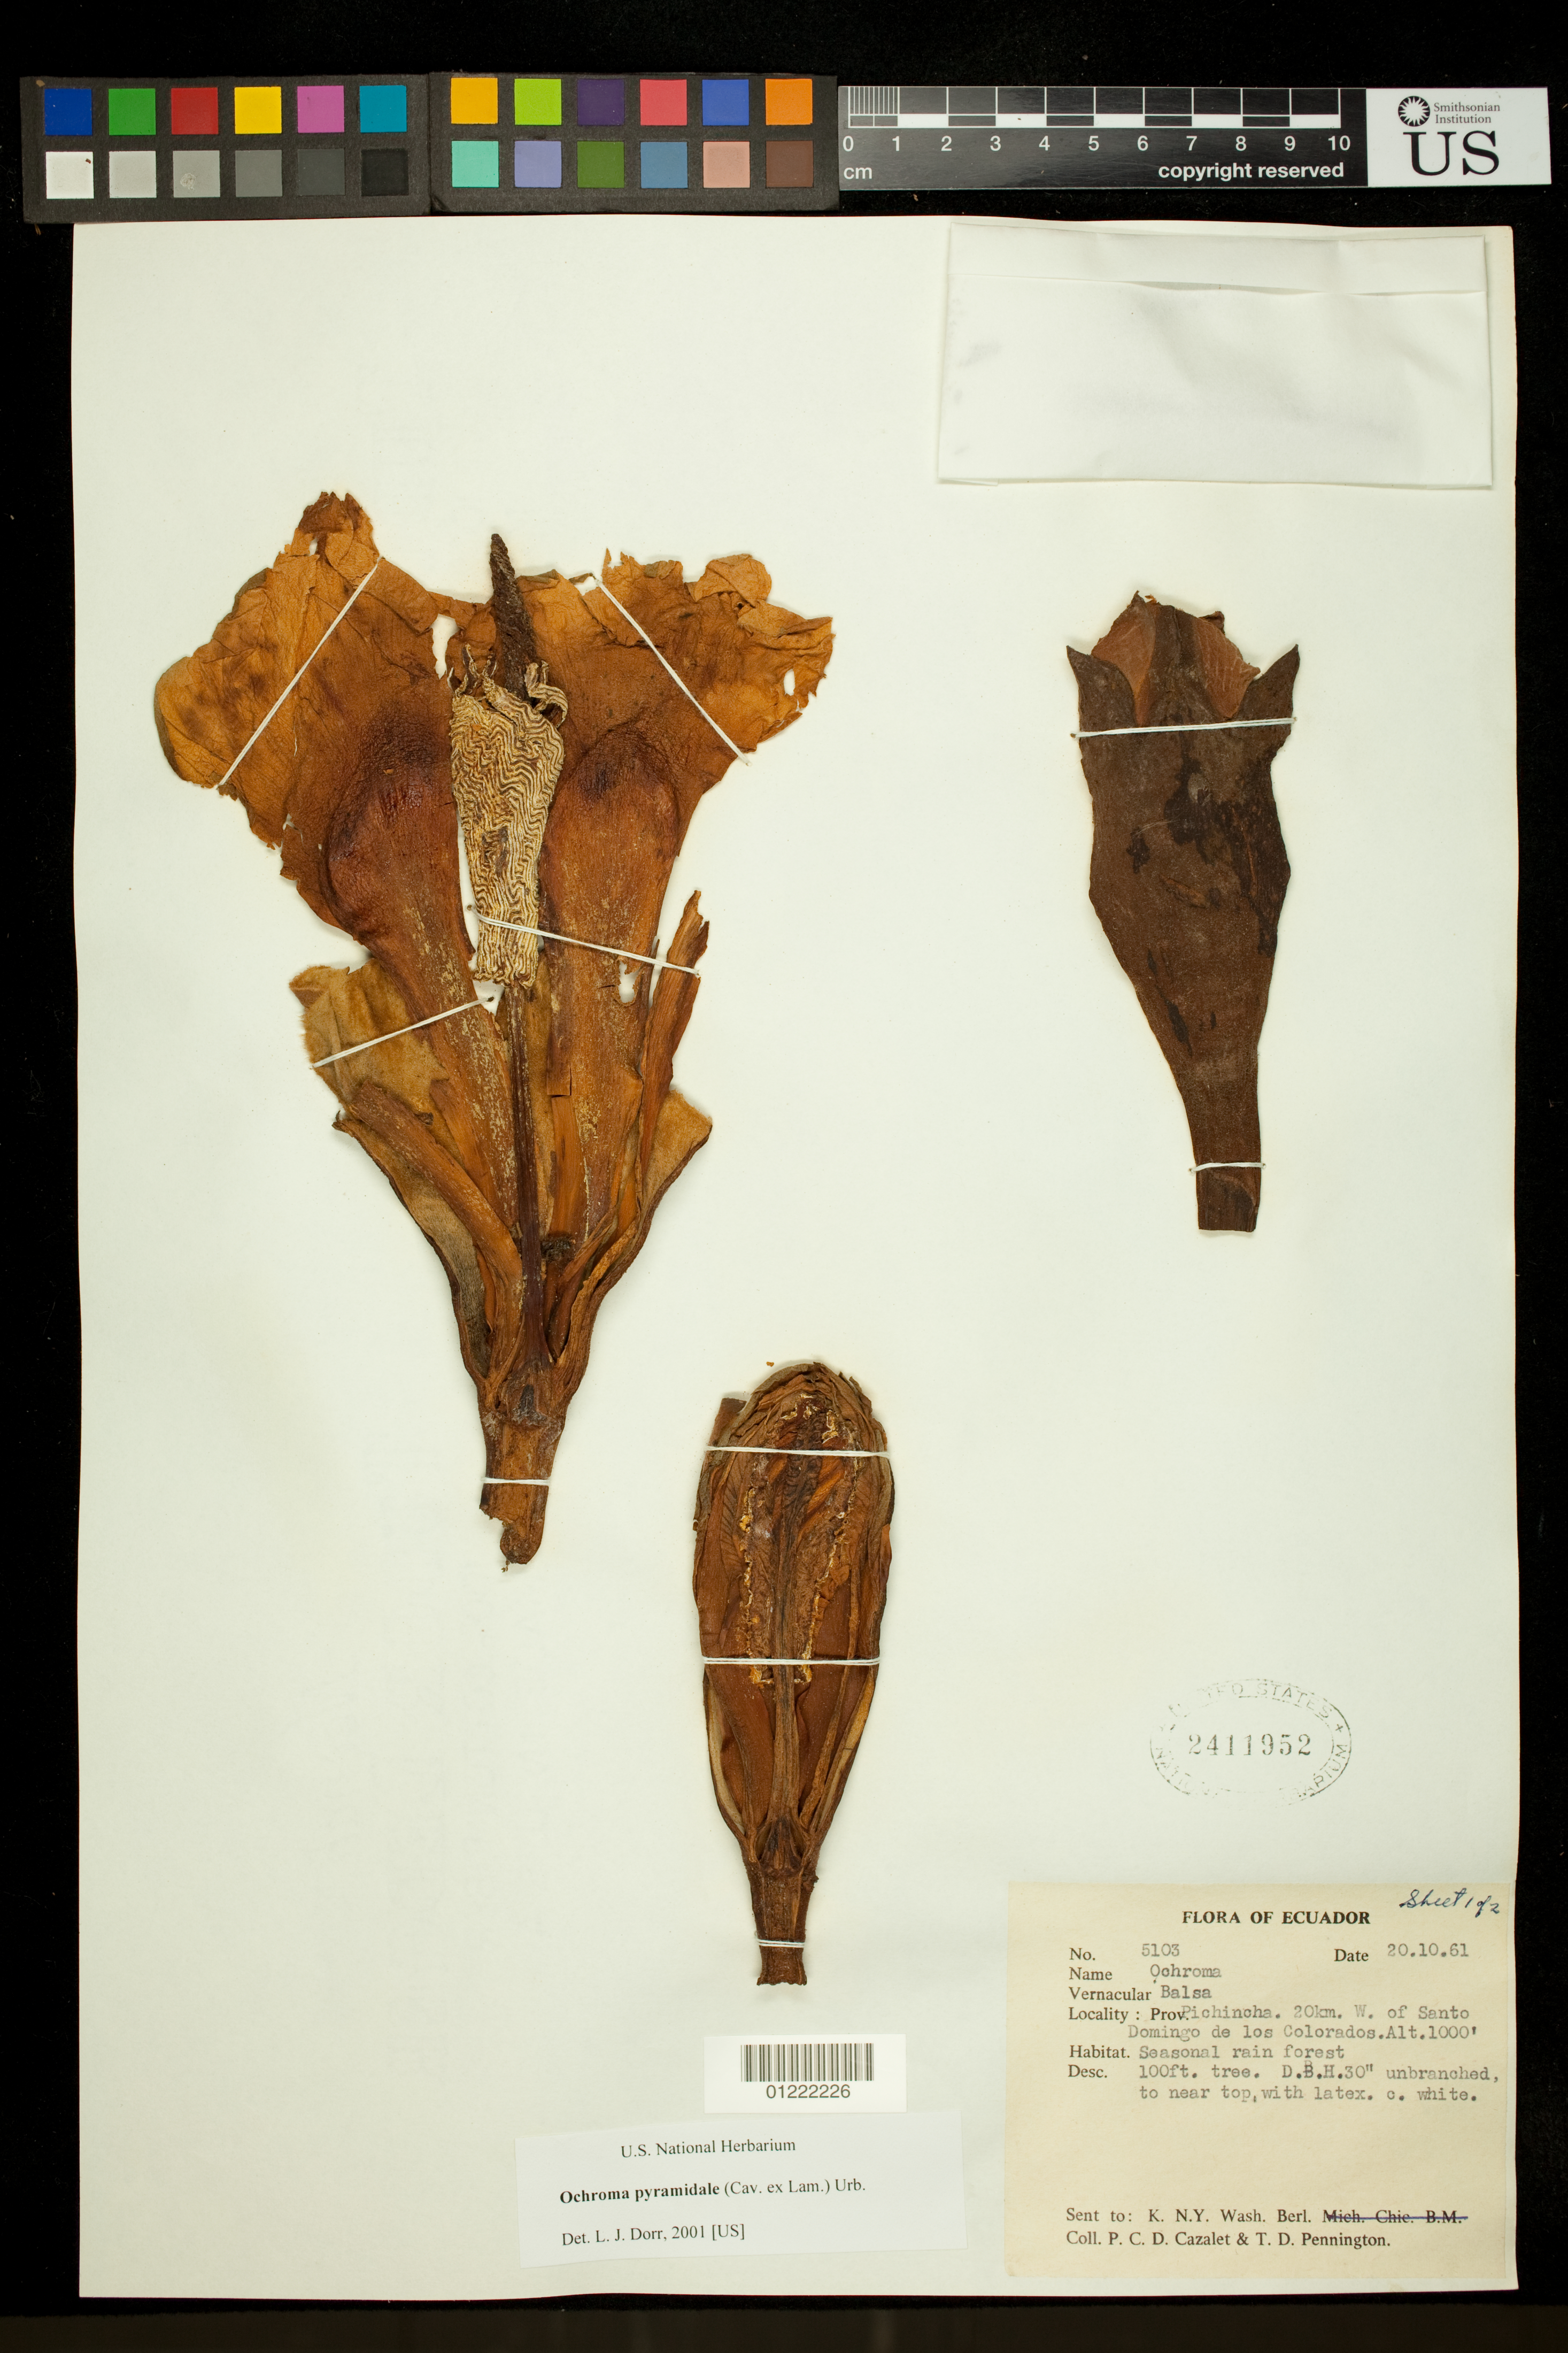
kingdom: Plantae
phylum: Tracheophyta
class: Magnoliopsida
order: Malvales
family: Malvaceae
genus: Ochroma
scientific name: Ochroma pyramidale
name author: (Cav. ex Lam.) Urb.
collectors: P. Cazalet & T. D. Pennington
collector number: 5103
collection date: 1961-10-20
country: Ecuador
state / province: Pichincha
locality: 20 km W. of Santo Domingo de los Colorados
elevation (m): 305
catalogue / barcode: US 2411952